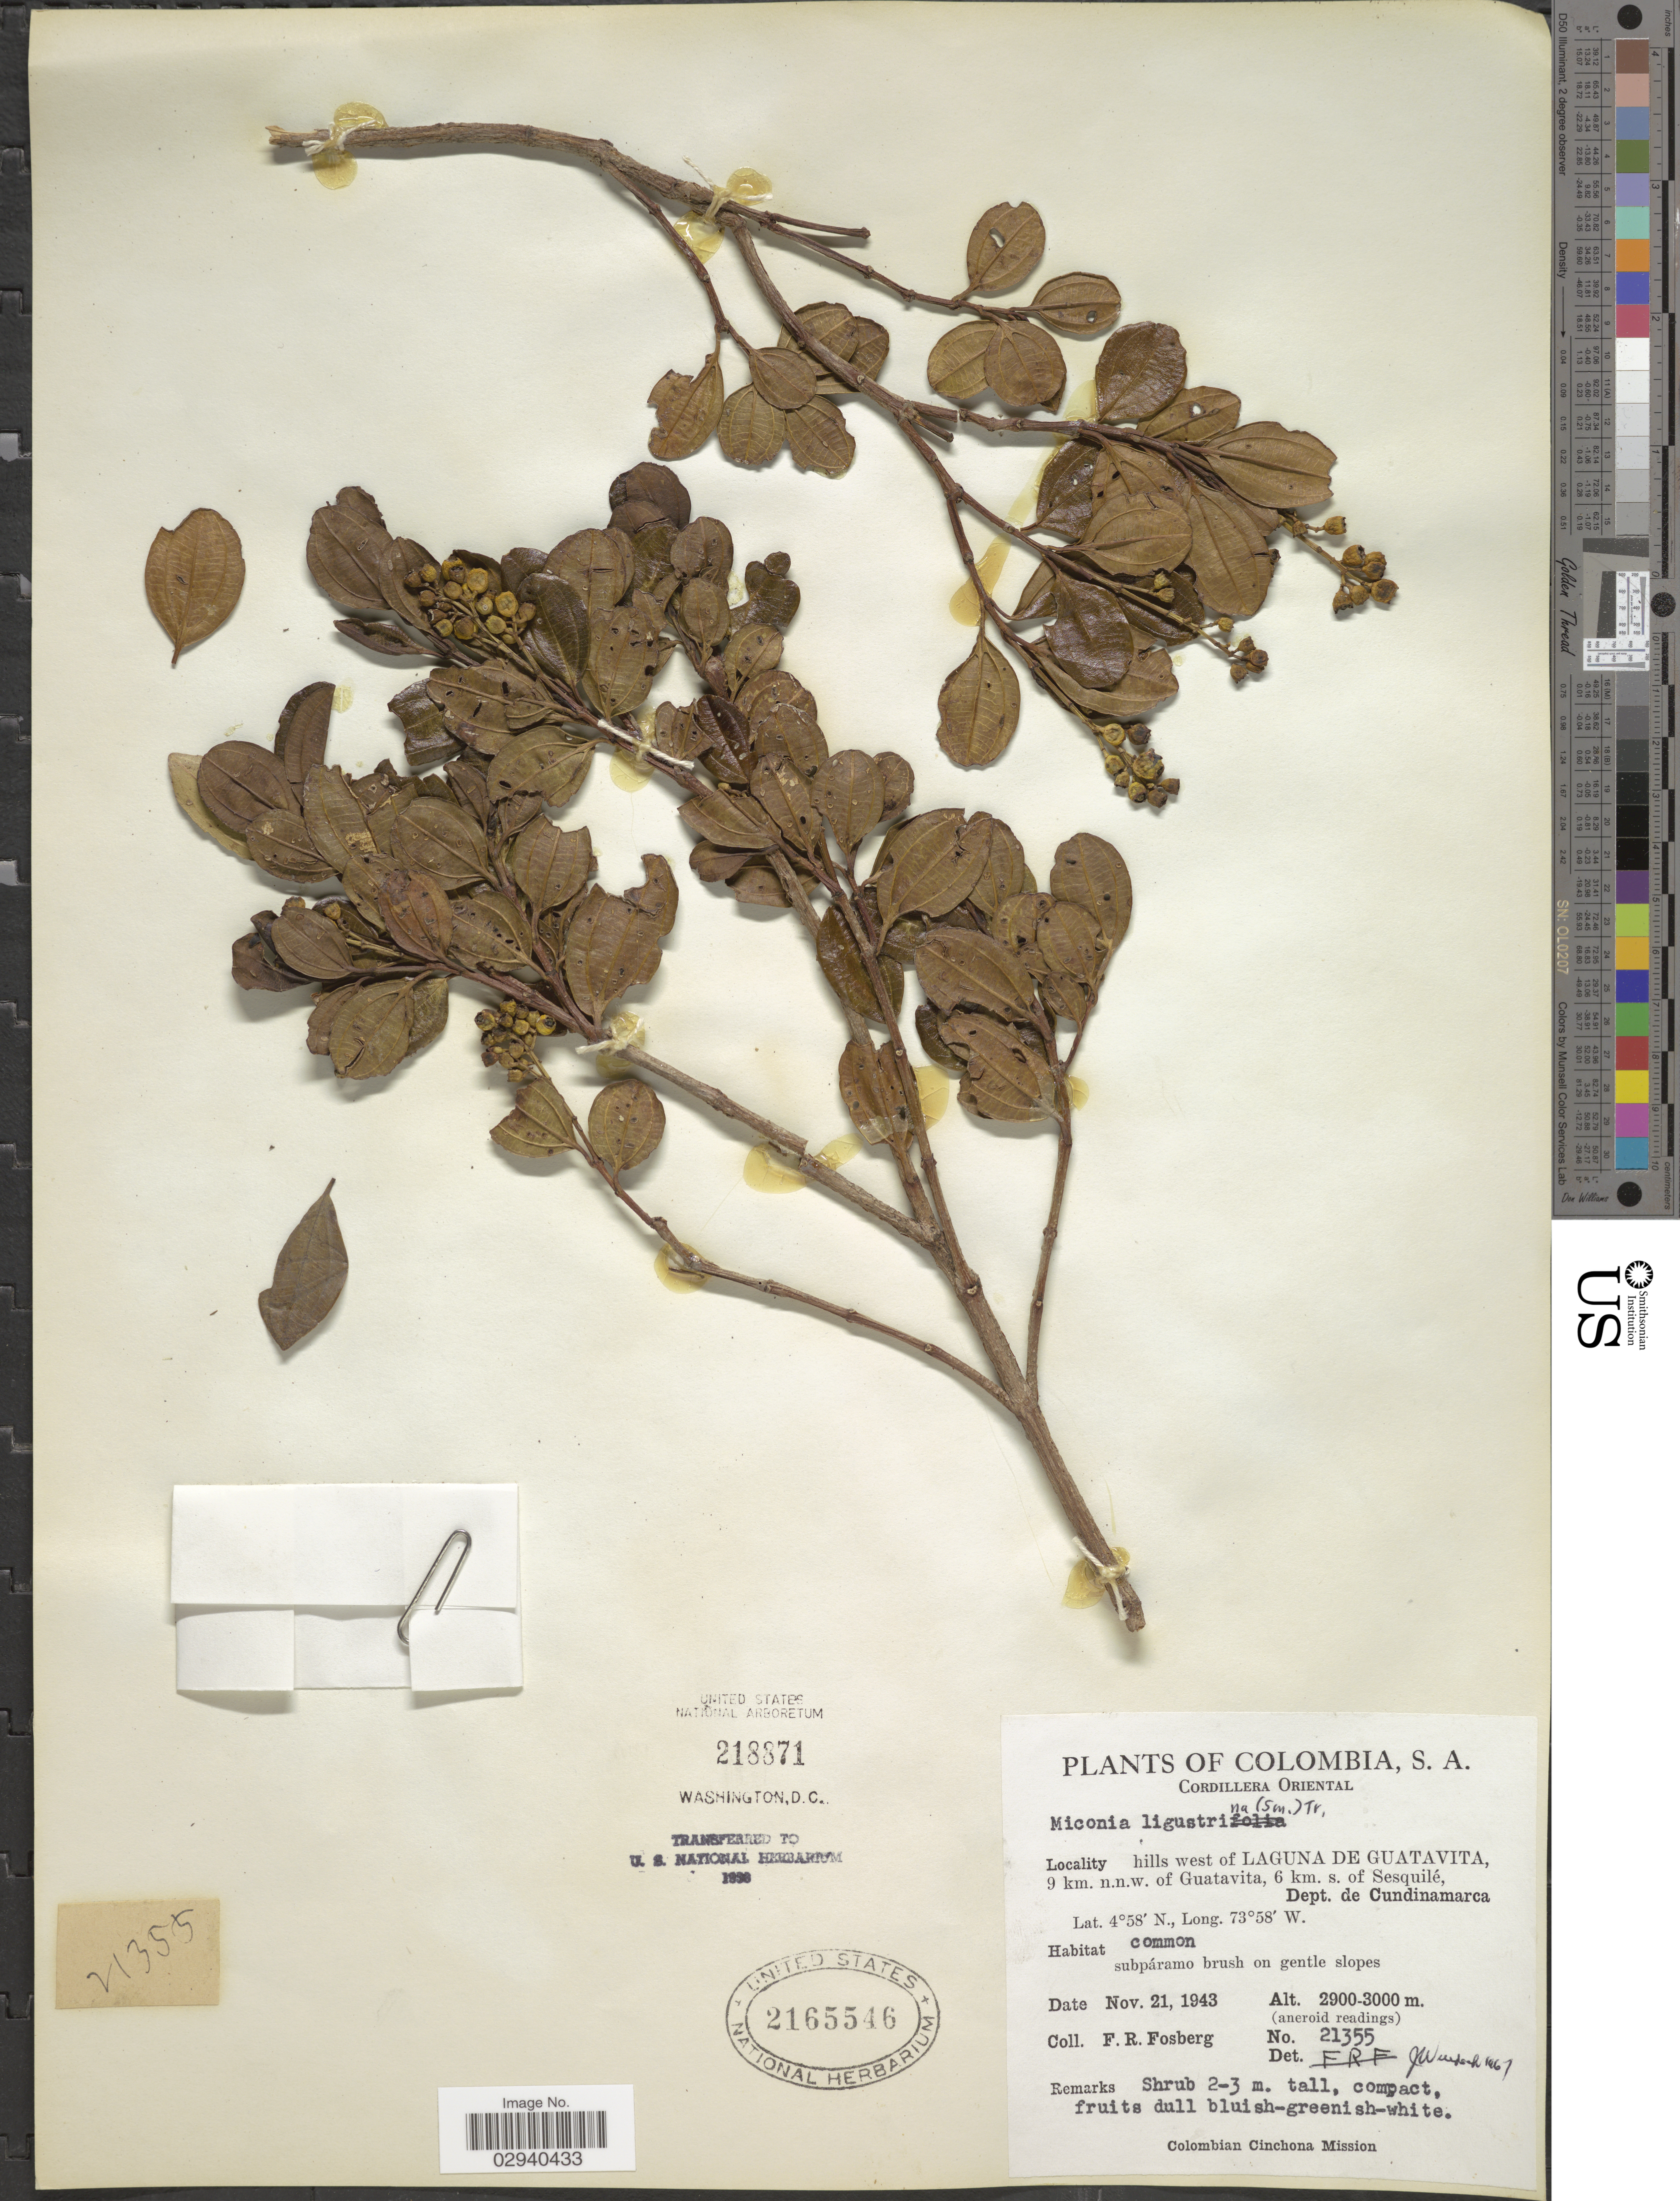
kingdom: Plantae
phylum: Tracheophyta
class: Magnoliopsida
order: Myrtales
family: Melastomataceae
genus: Miconia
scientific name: Miconia ligustrina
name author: (Sw.) Triana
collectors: F. R. Fosberg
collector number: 21355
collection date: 1943-11-21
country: Colombia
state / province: Cundinamarca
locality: Cordillera Oriental, hills west of Laguna De Guatavita, 9 km. n.n.w. of Guatavita, 6 km. s. of Sesquilé, Dept. de Cundinamarca.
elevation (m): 2900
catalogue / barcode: US 2165546